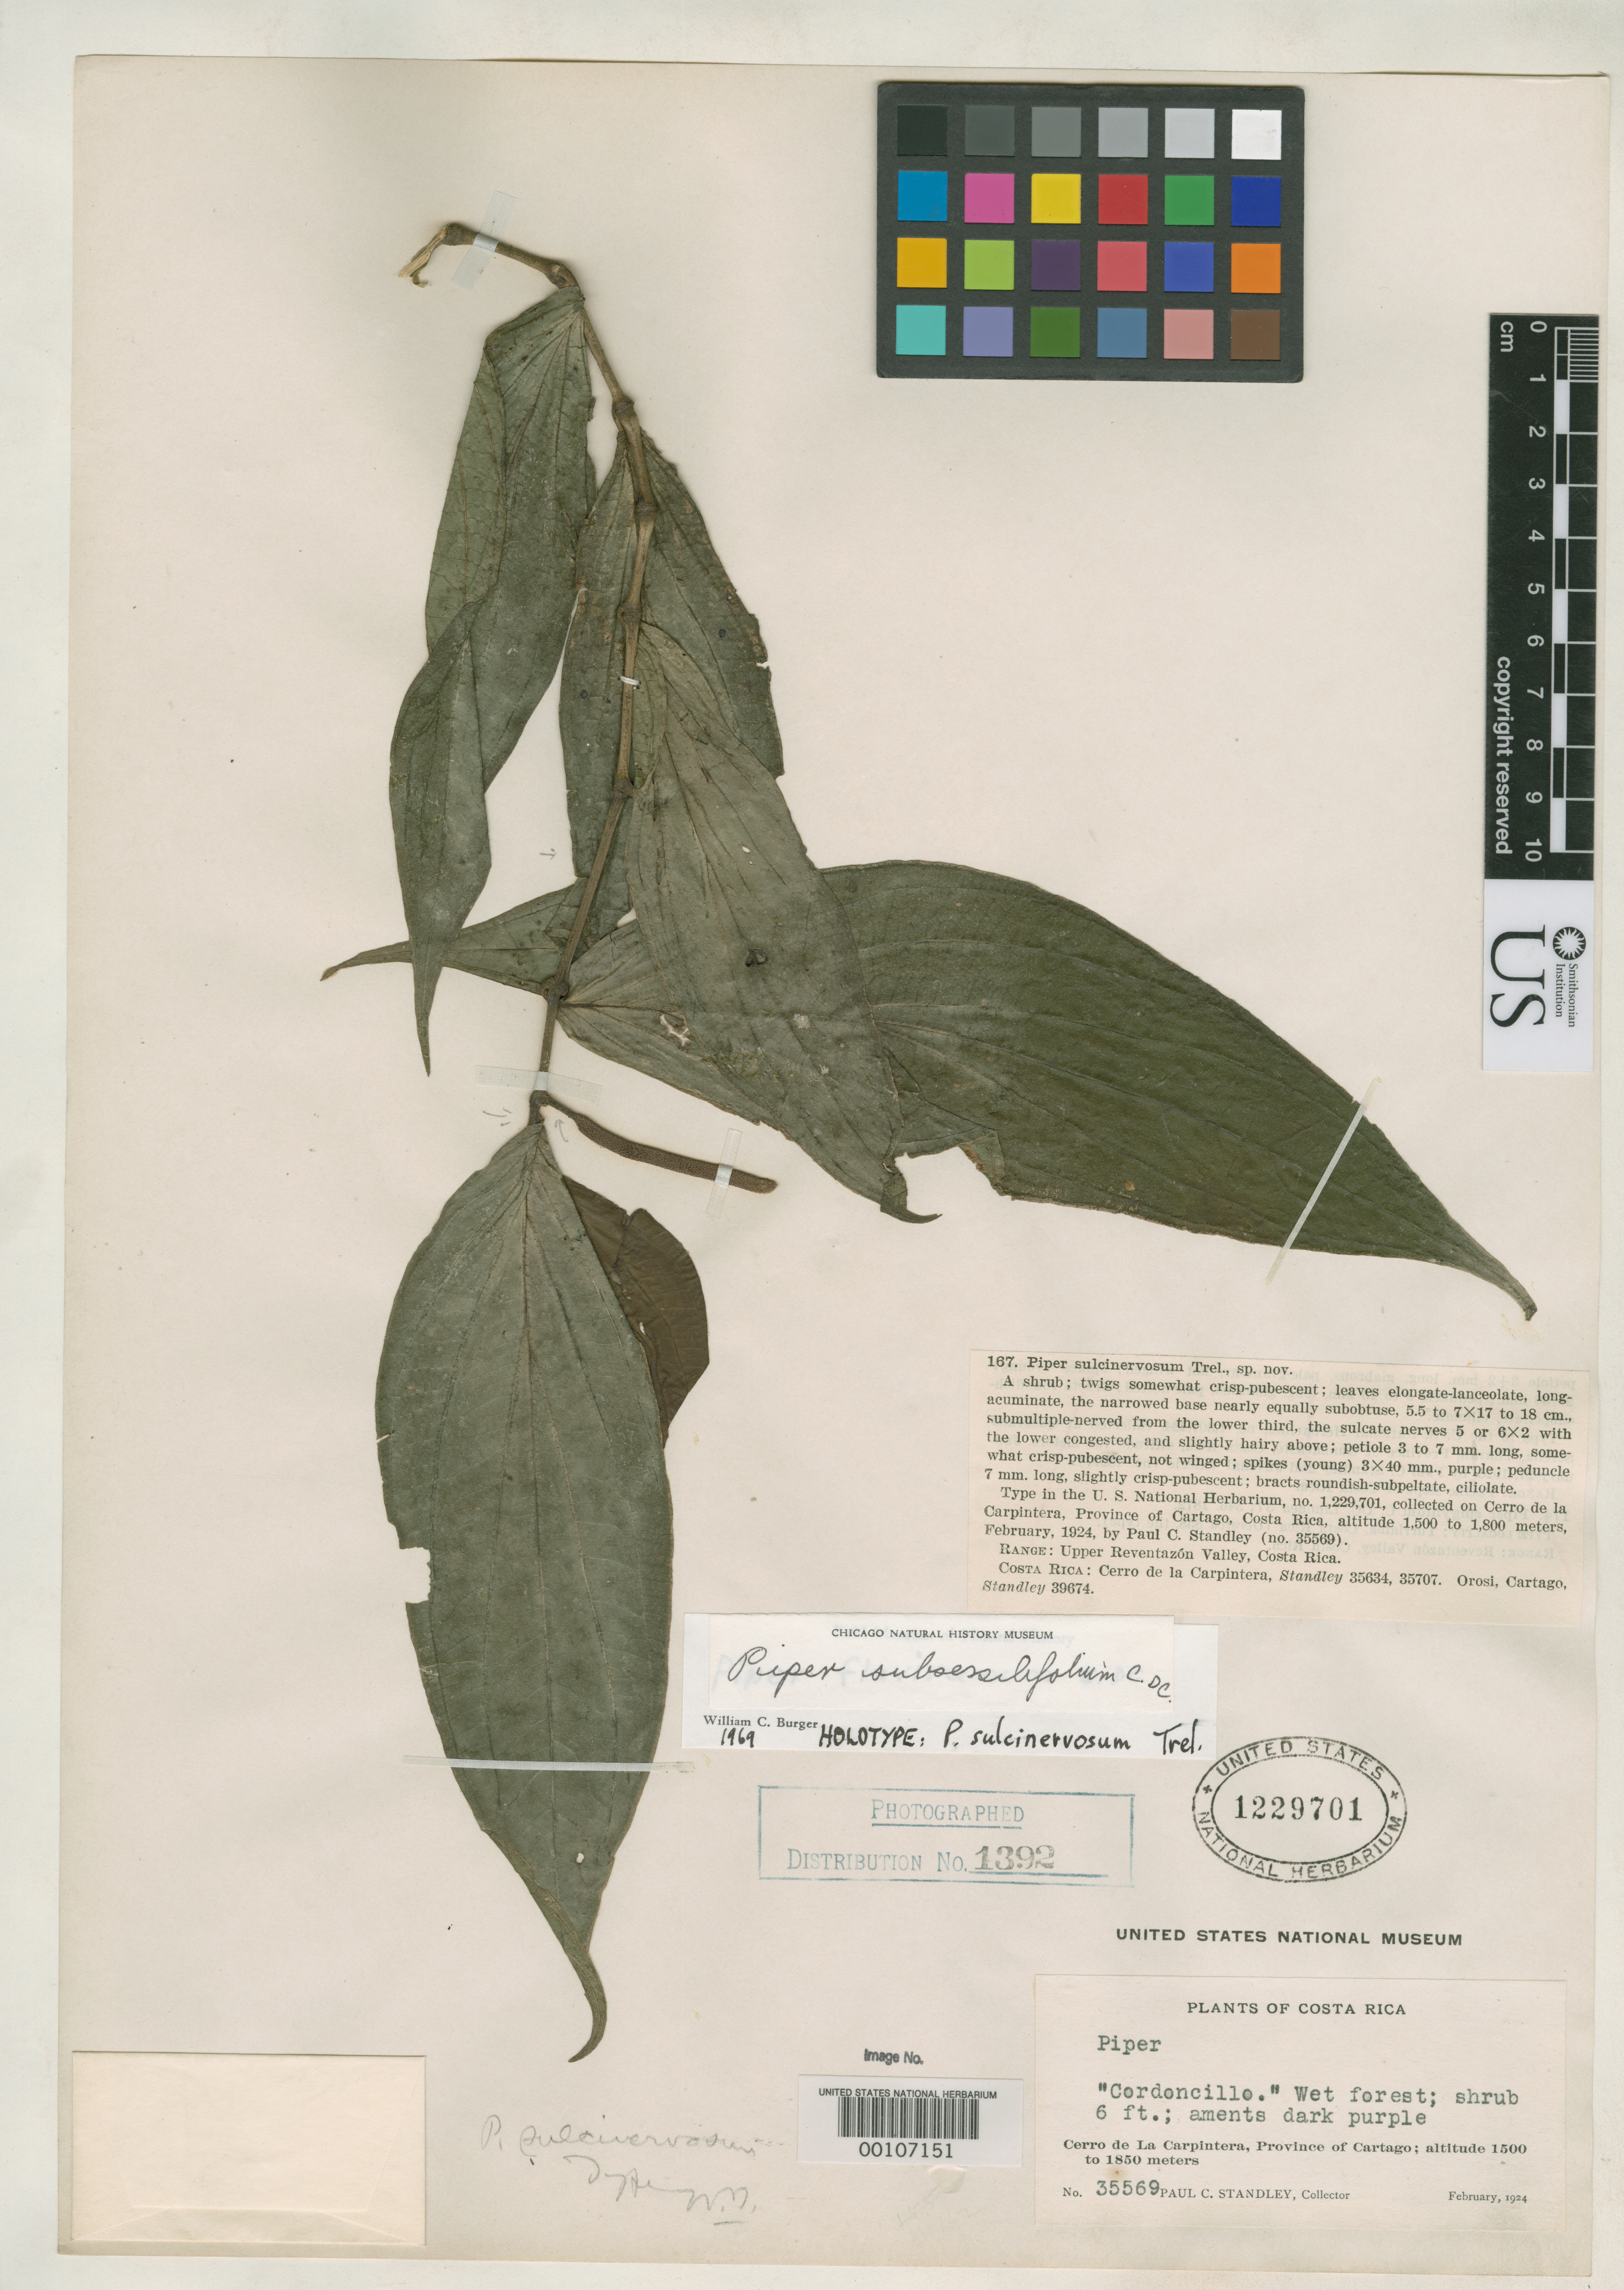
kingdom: Plantae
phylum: Tracheophyta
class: Magnoliopsida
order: Piperales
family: Piperaceae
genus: Piper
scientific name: Piper sulcinervosum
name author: Trel.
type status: Holotype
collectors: P. C. Standley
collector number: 35569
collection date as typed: Feb 1924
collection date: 1924-02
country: Costa Rica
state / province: Cartago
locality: Cerro de La Carpintera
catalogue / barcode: US 1229701